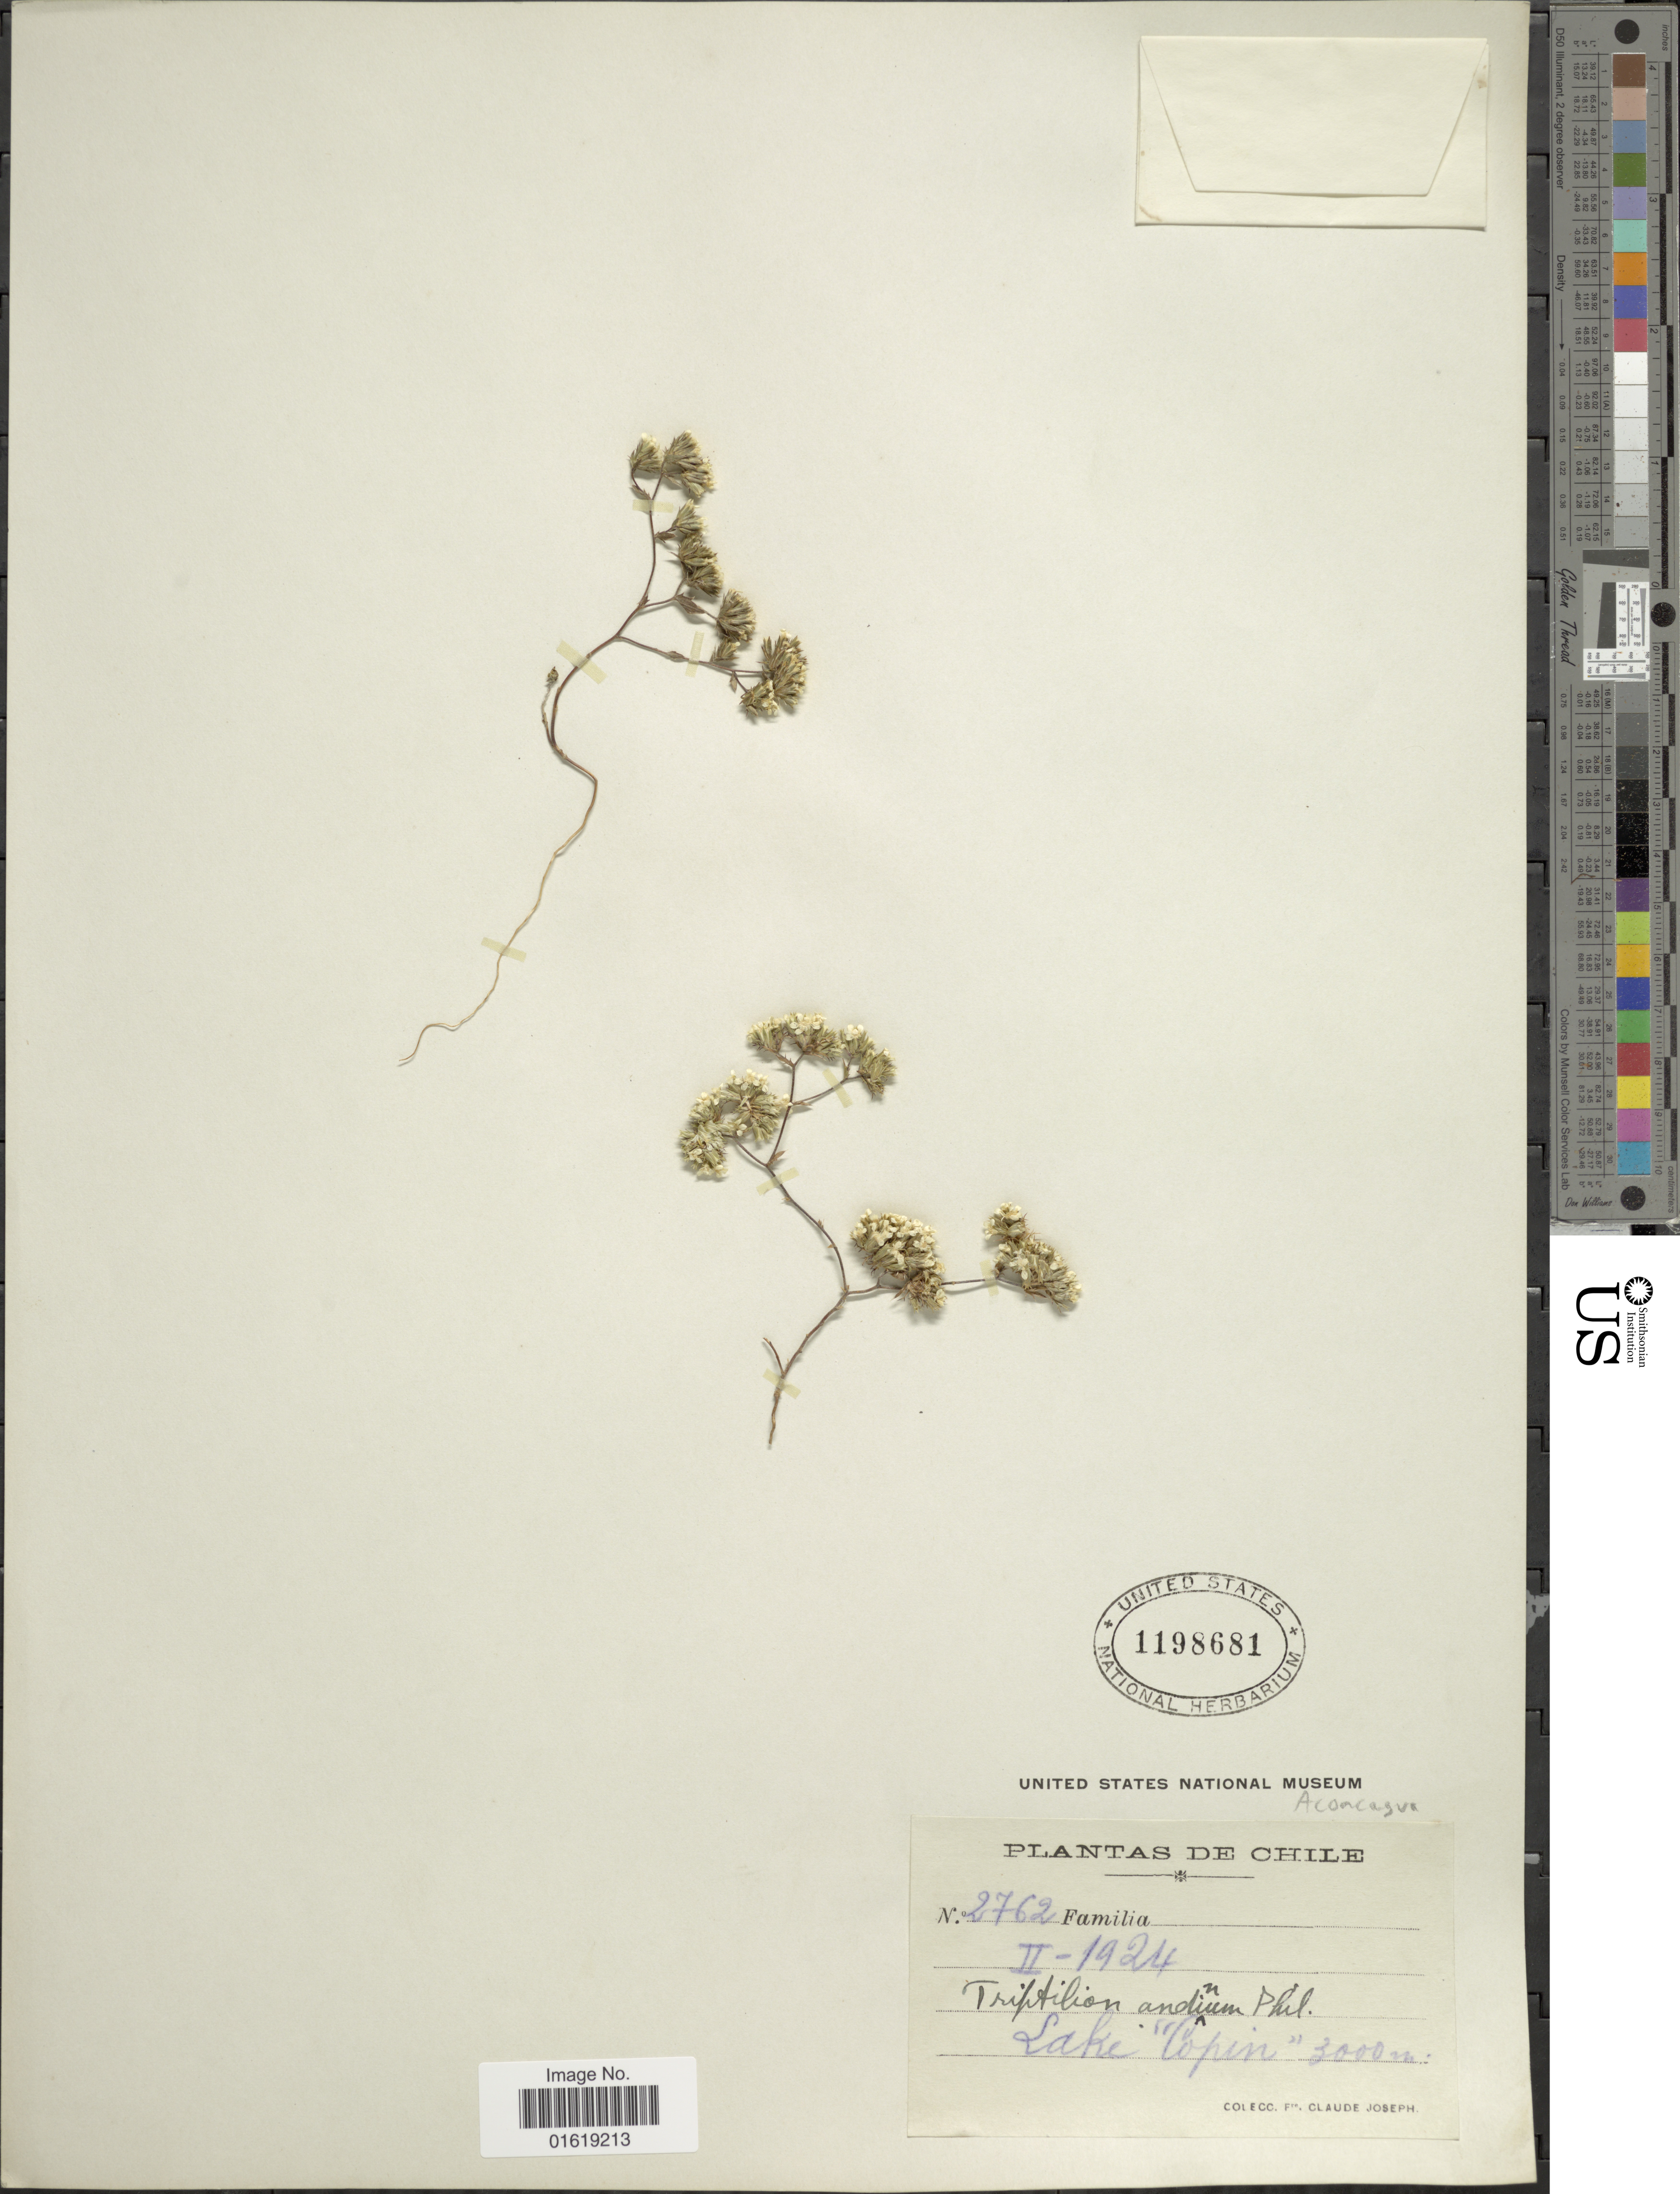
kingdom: Plantae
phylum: Tracheophyta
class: Magnoliopsida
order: Asterales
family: Asteraceae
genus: Triptilion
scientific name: Triptilion capillatum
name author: (D. Don) Hook. & Arn.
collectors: Bro. Claude-Joseph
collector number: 2762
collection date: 1924-02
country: Chile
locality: Lake "Copin".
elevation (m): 3000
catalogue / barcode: US 1198681